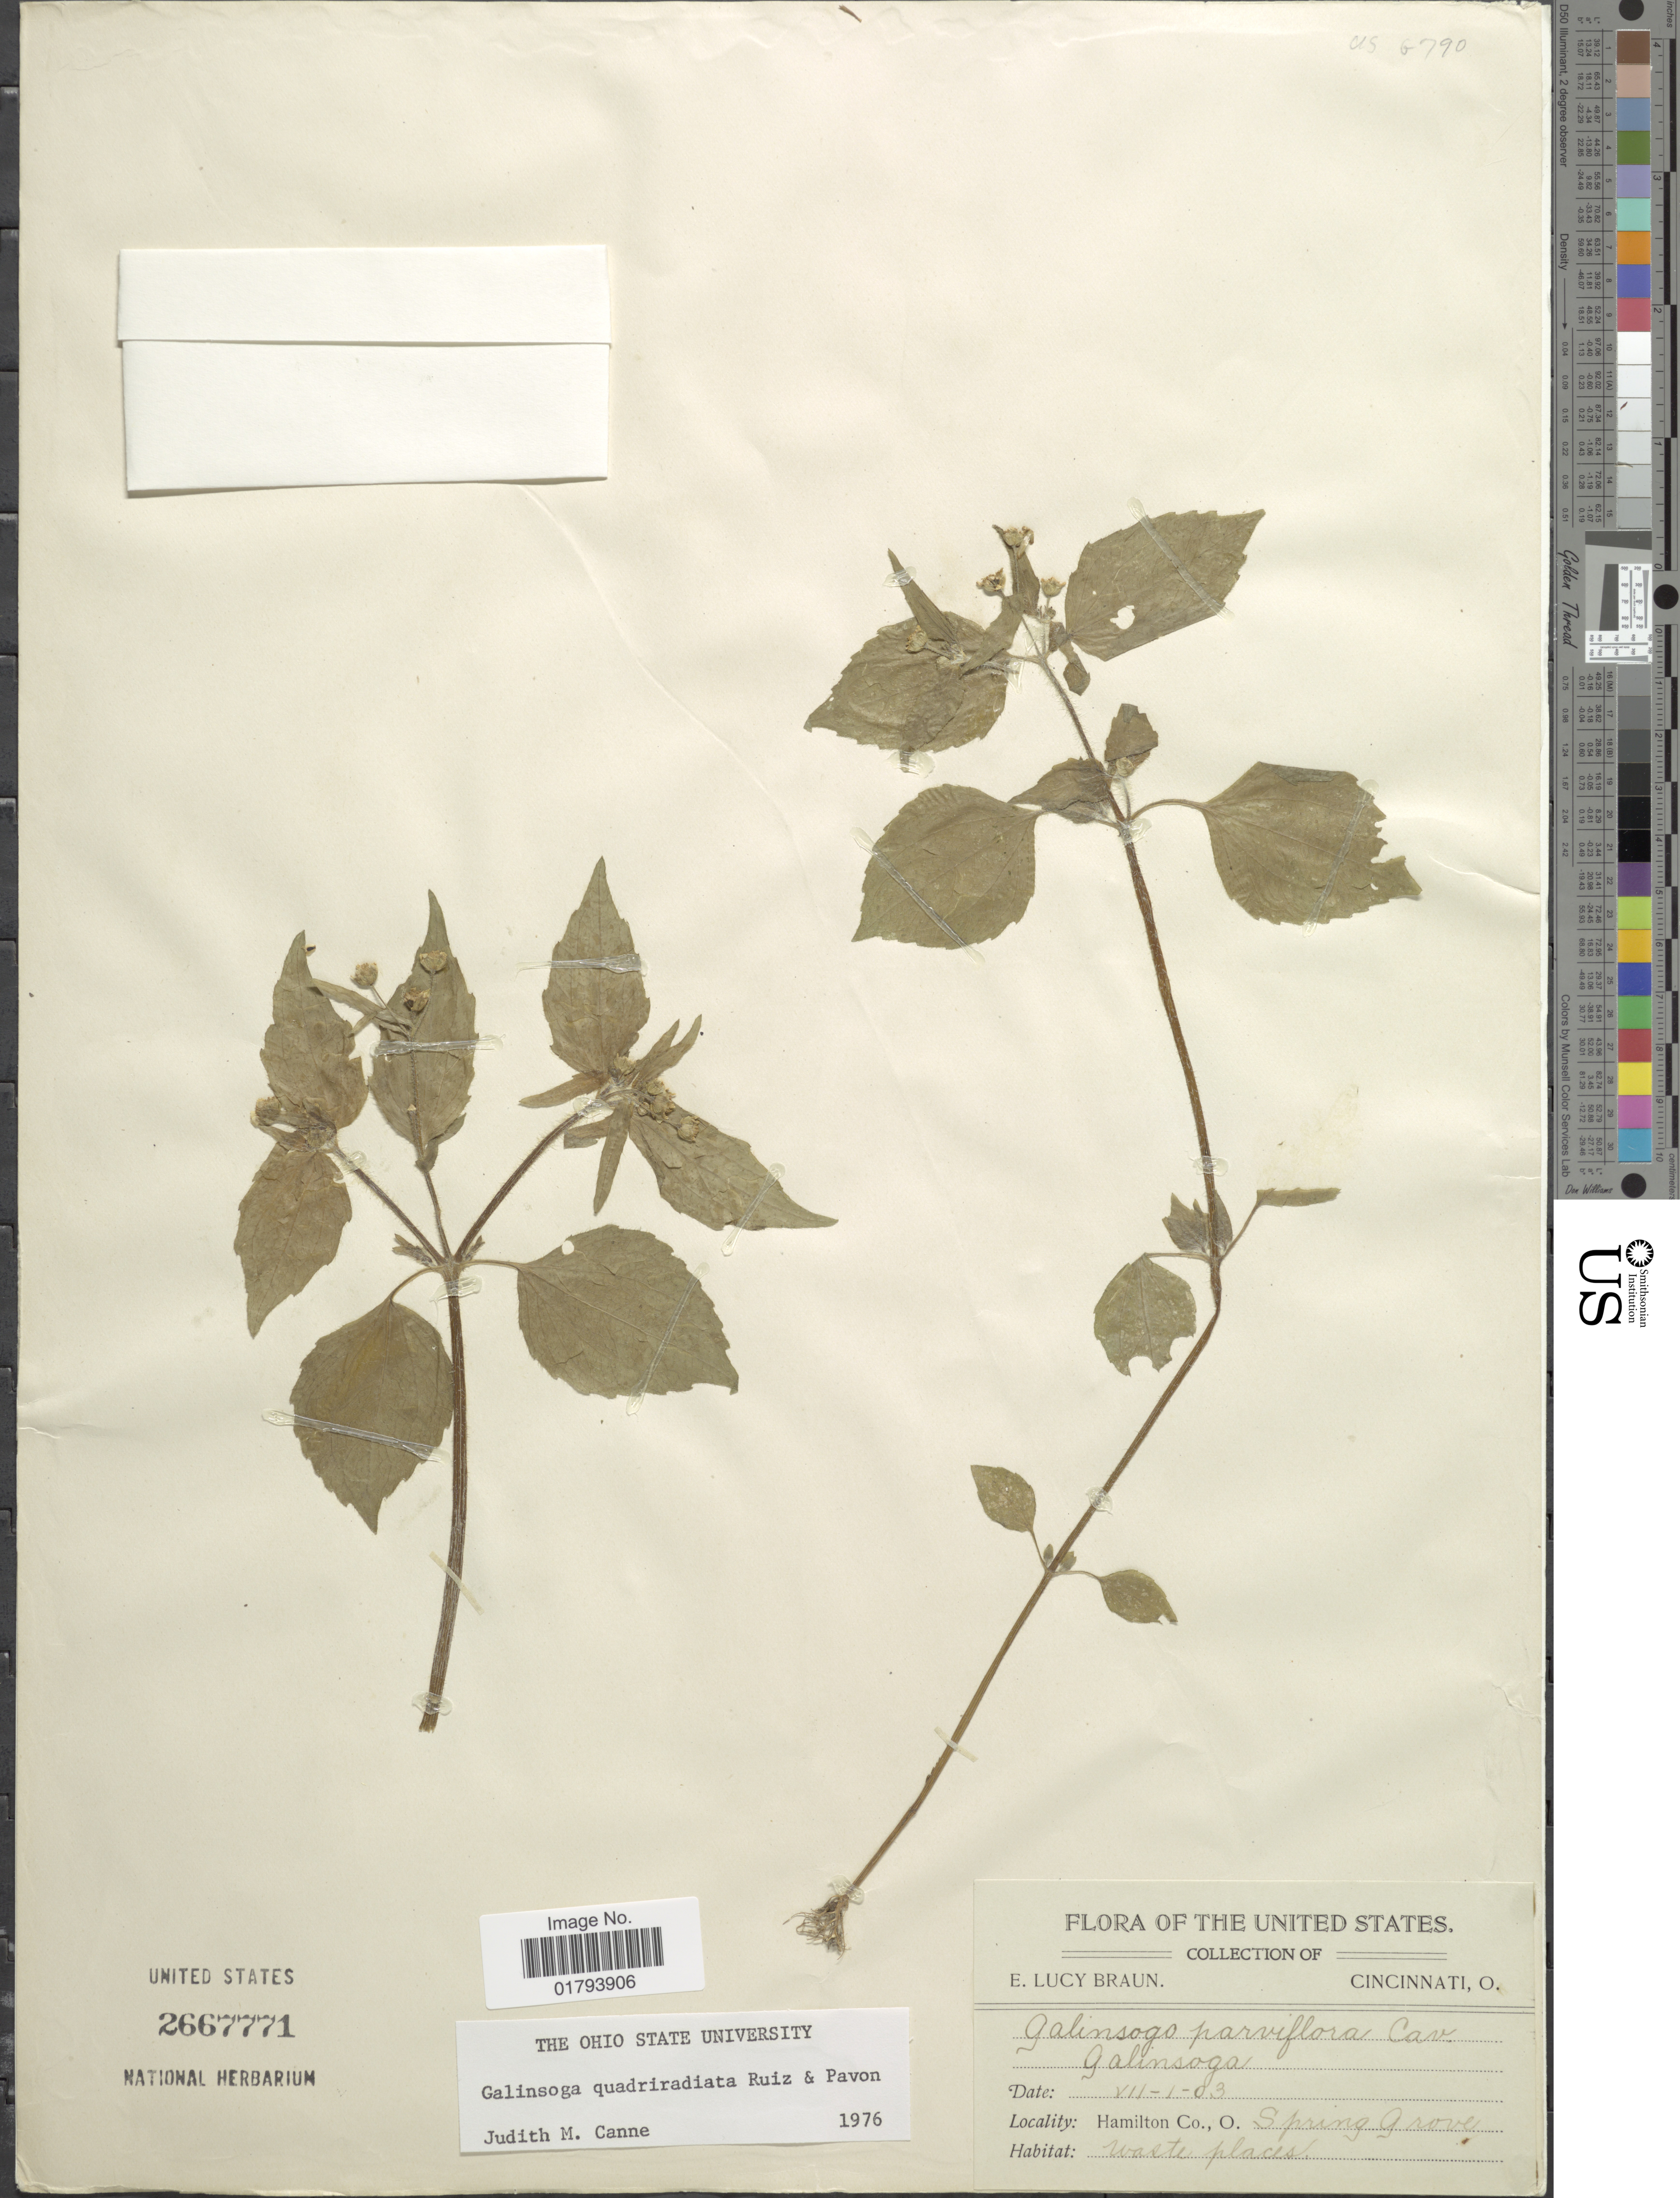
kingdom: Plantae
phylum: Tracheophyta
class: Magnoliopsida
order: Asterales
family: Asteraceae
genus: Galinsoga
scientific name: Galinsoga quadriradiata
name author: Ruiz & Pav.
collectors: E. L. Braun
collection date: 1903-07-01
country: United States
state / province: Ohio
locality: Hamilton Co., Spring Grove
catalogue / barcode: US 2667771